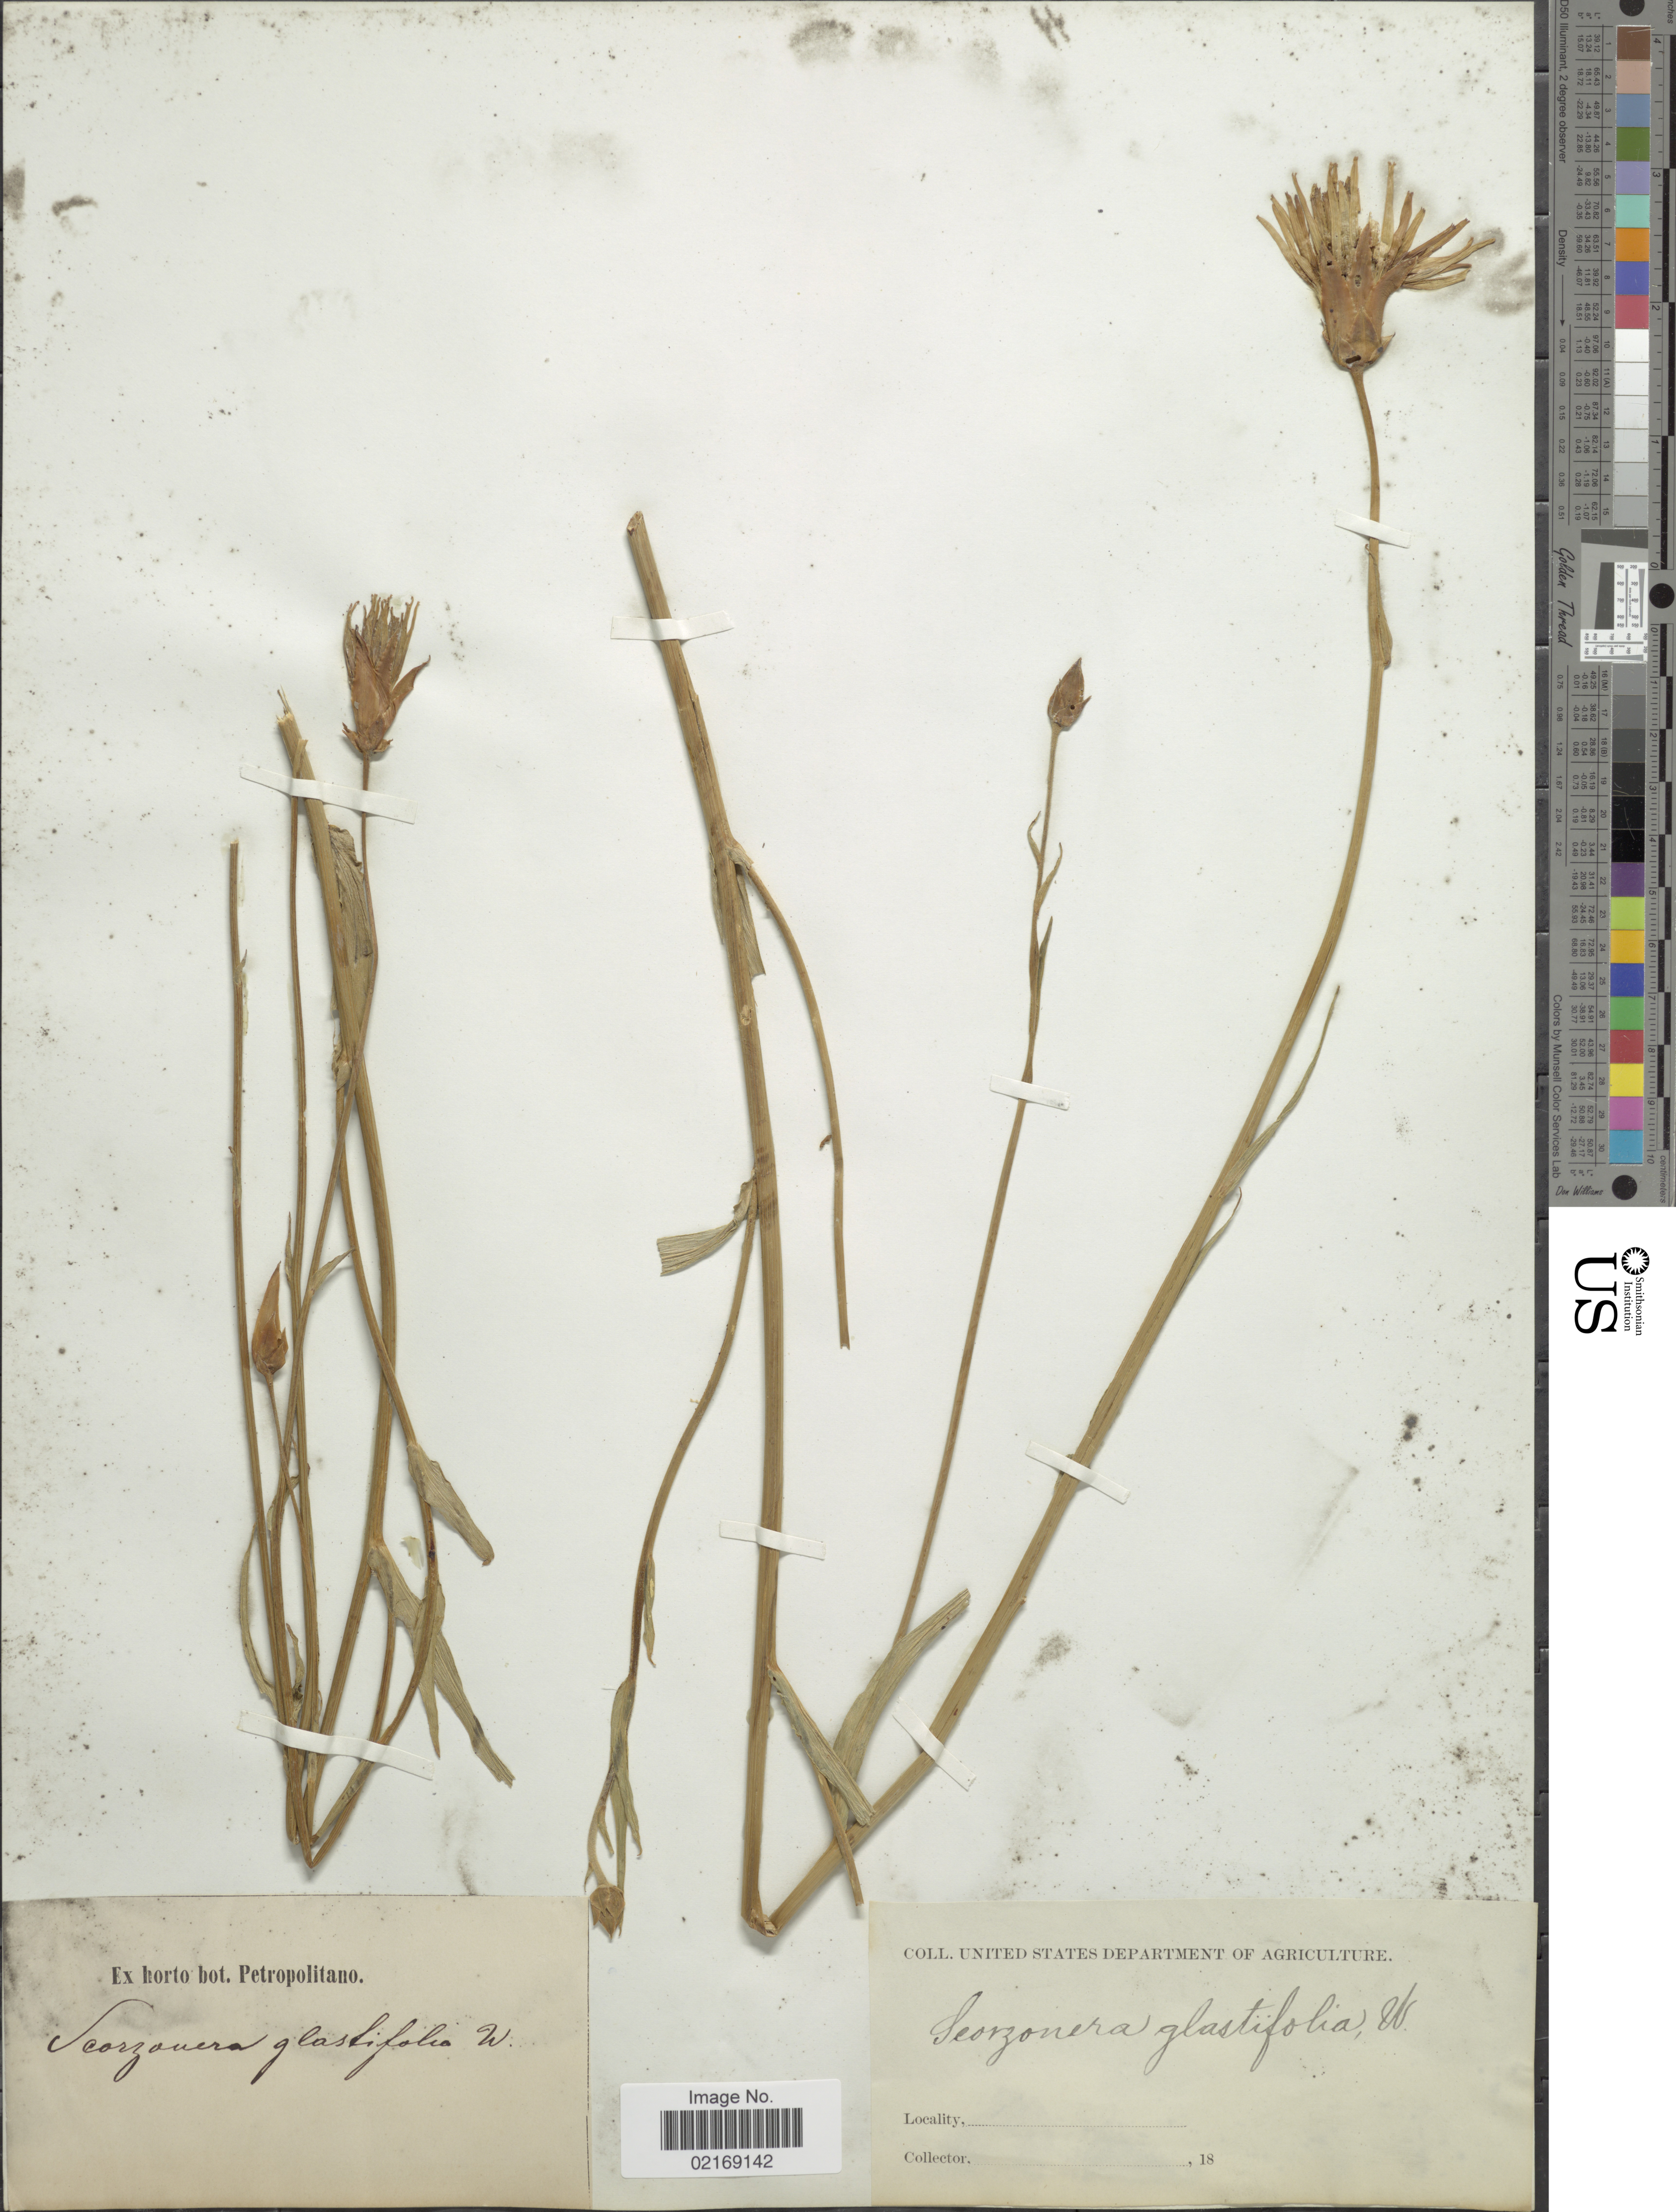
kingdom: Plantae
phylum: Tracheophyta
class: Magnoliopsida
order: Asterales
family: Asteraceae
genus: Scorzonera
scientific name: Scorzonera hispanica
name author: L.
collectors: ex Horto Bot. Petropolitano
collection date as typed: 18